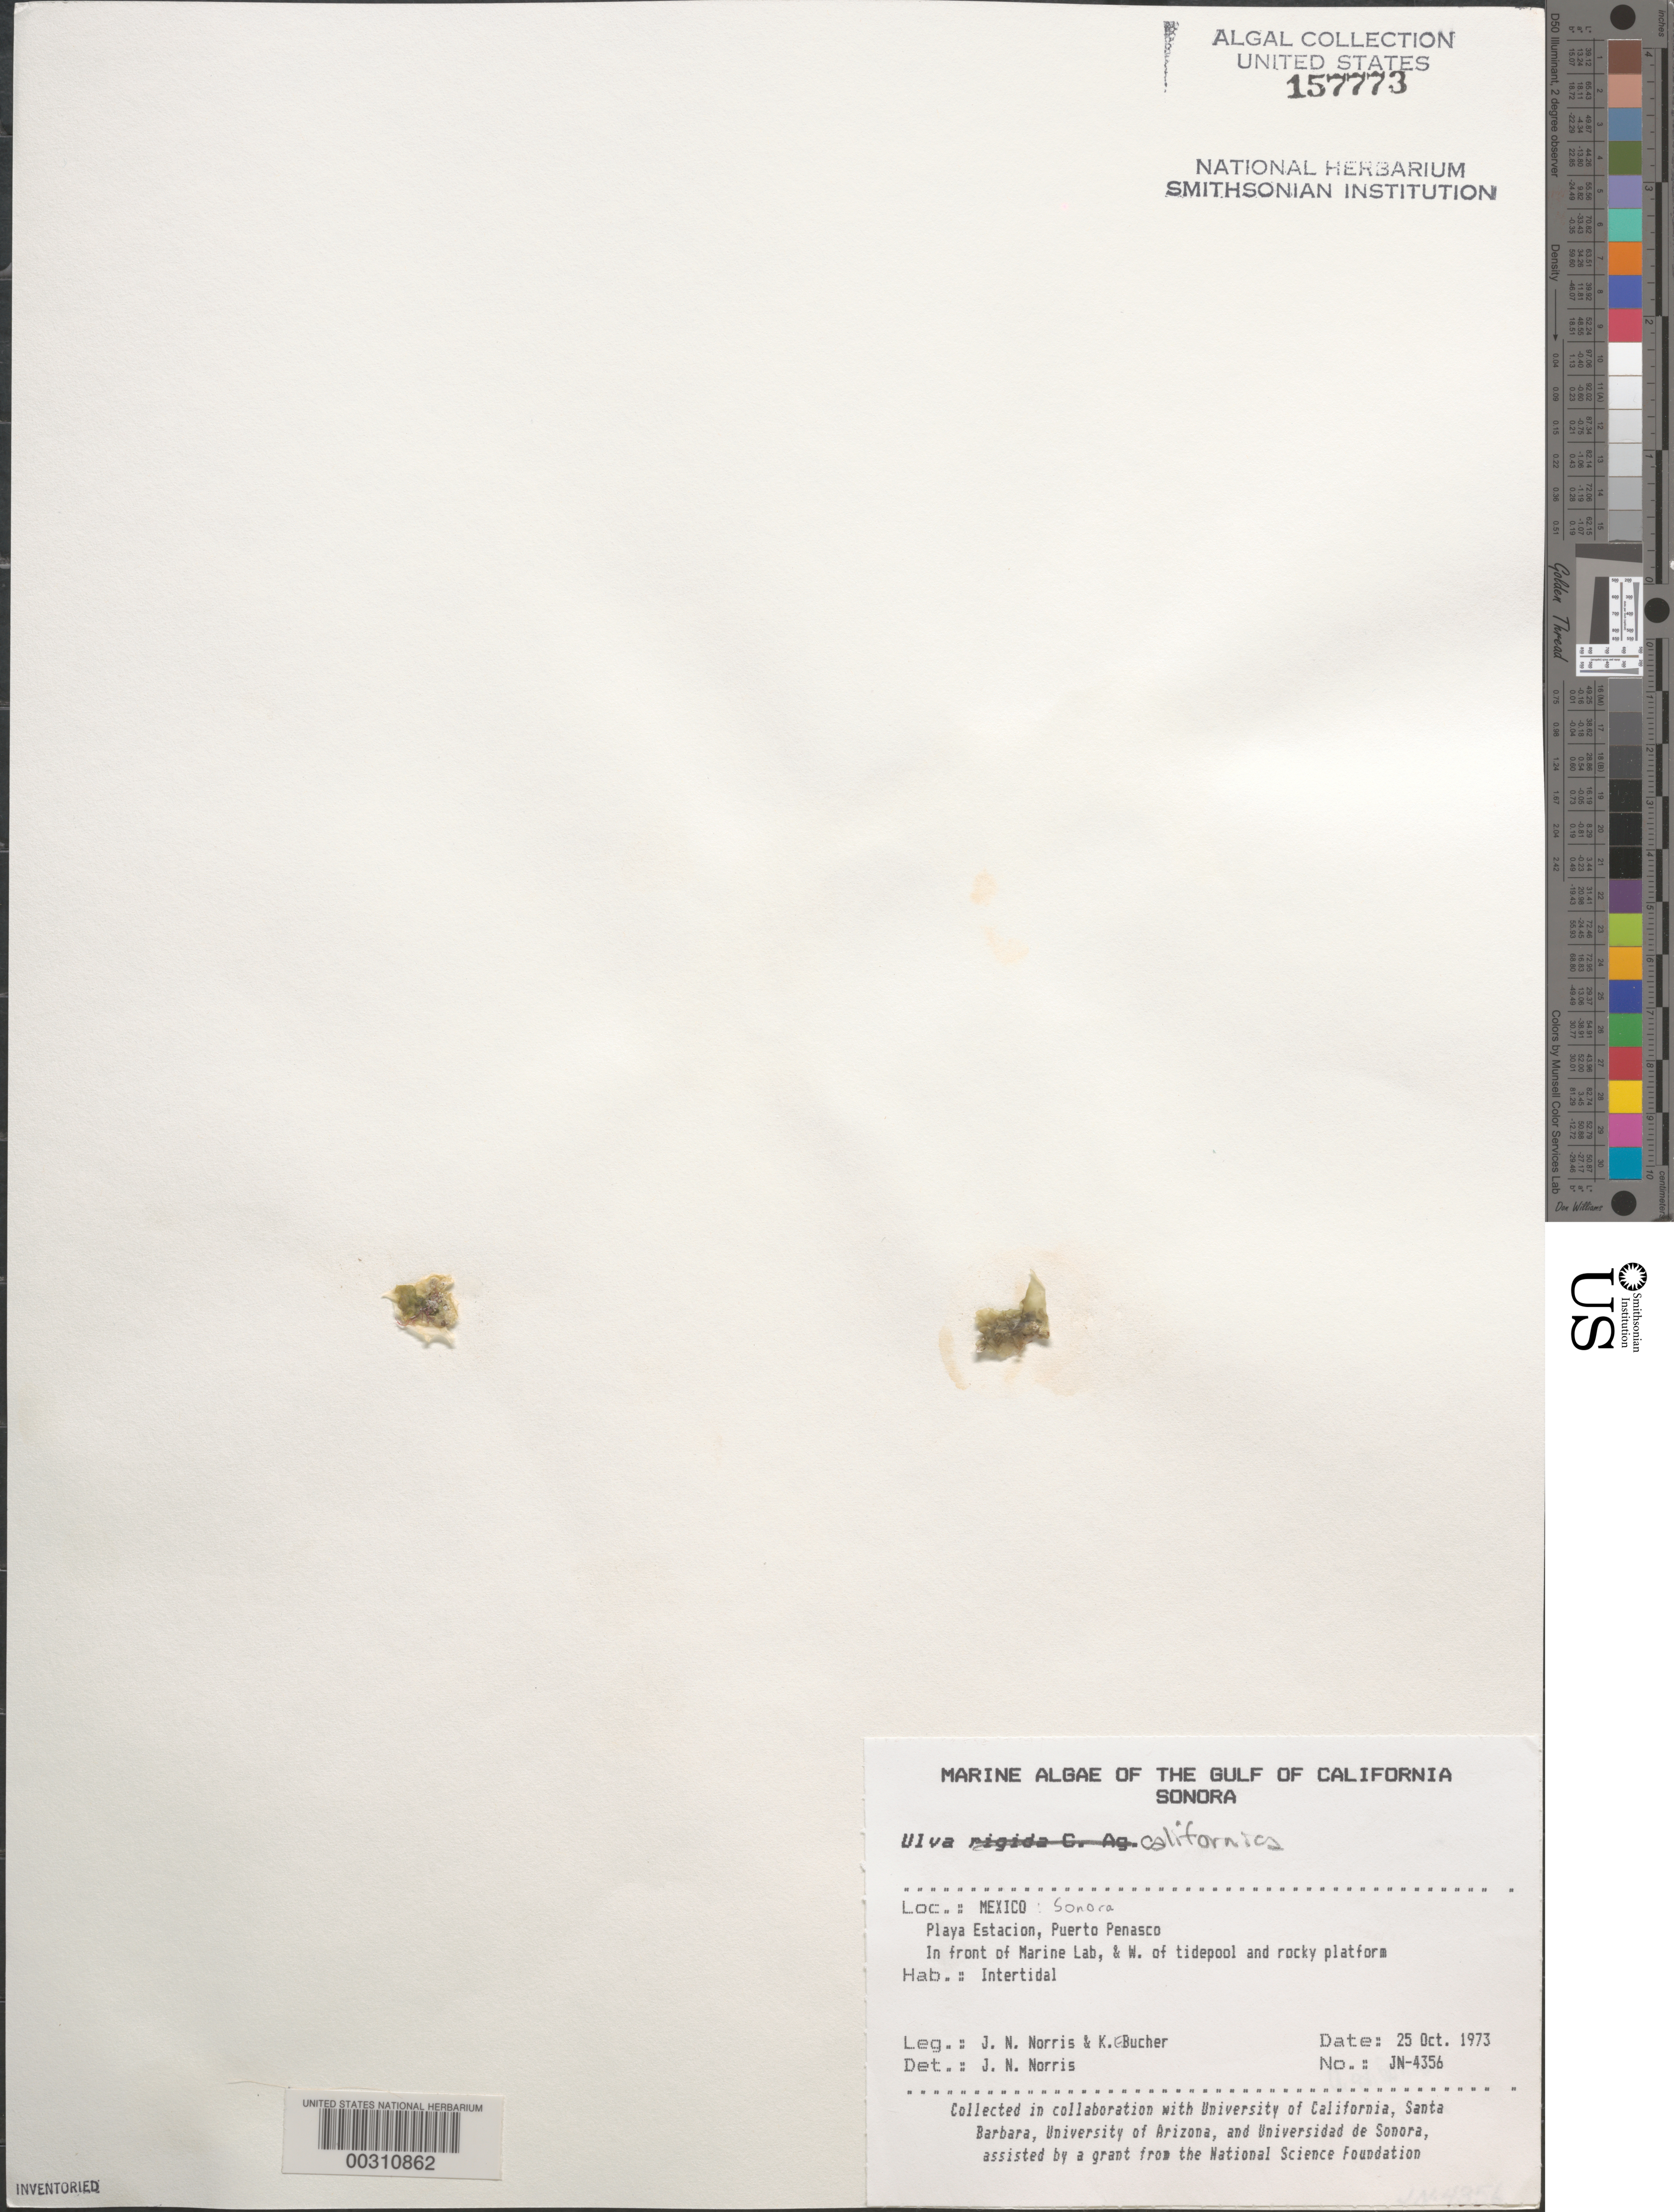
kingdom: Plantae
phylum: Chlorophyta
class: Ulvophyceae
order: Ulvales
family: Ulvaceae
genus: Ulva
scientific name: Ulva californica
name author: N.Wille in Collins et al.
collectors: J. N. Norris & K. E. Bucher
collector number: JN-4356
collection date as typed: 25 Oct 1973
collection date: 1973-10-25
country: Mexico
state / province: Sonora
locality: Playa Estacion, Puerto Penasco, marine laboratory shore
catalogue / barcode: US 157773